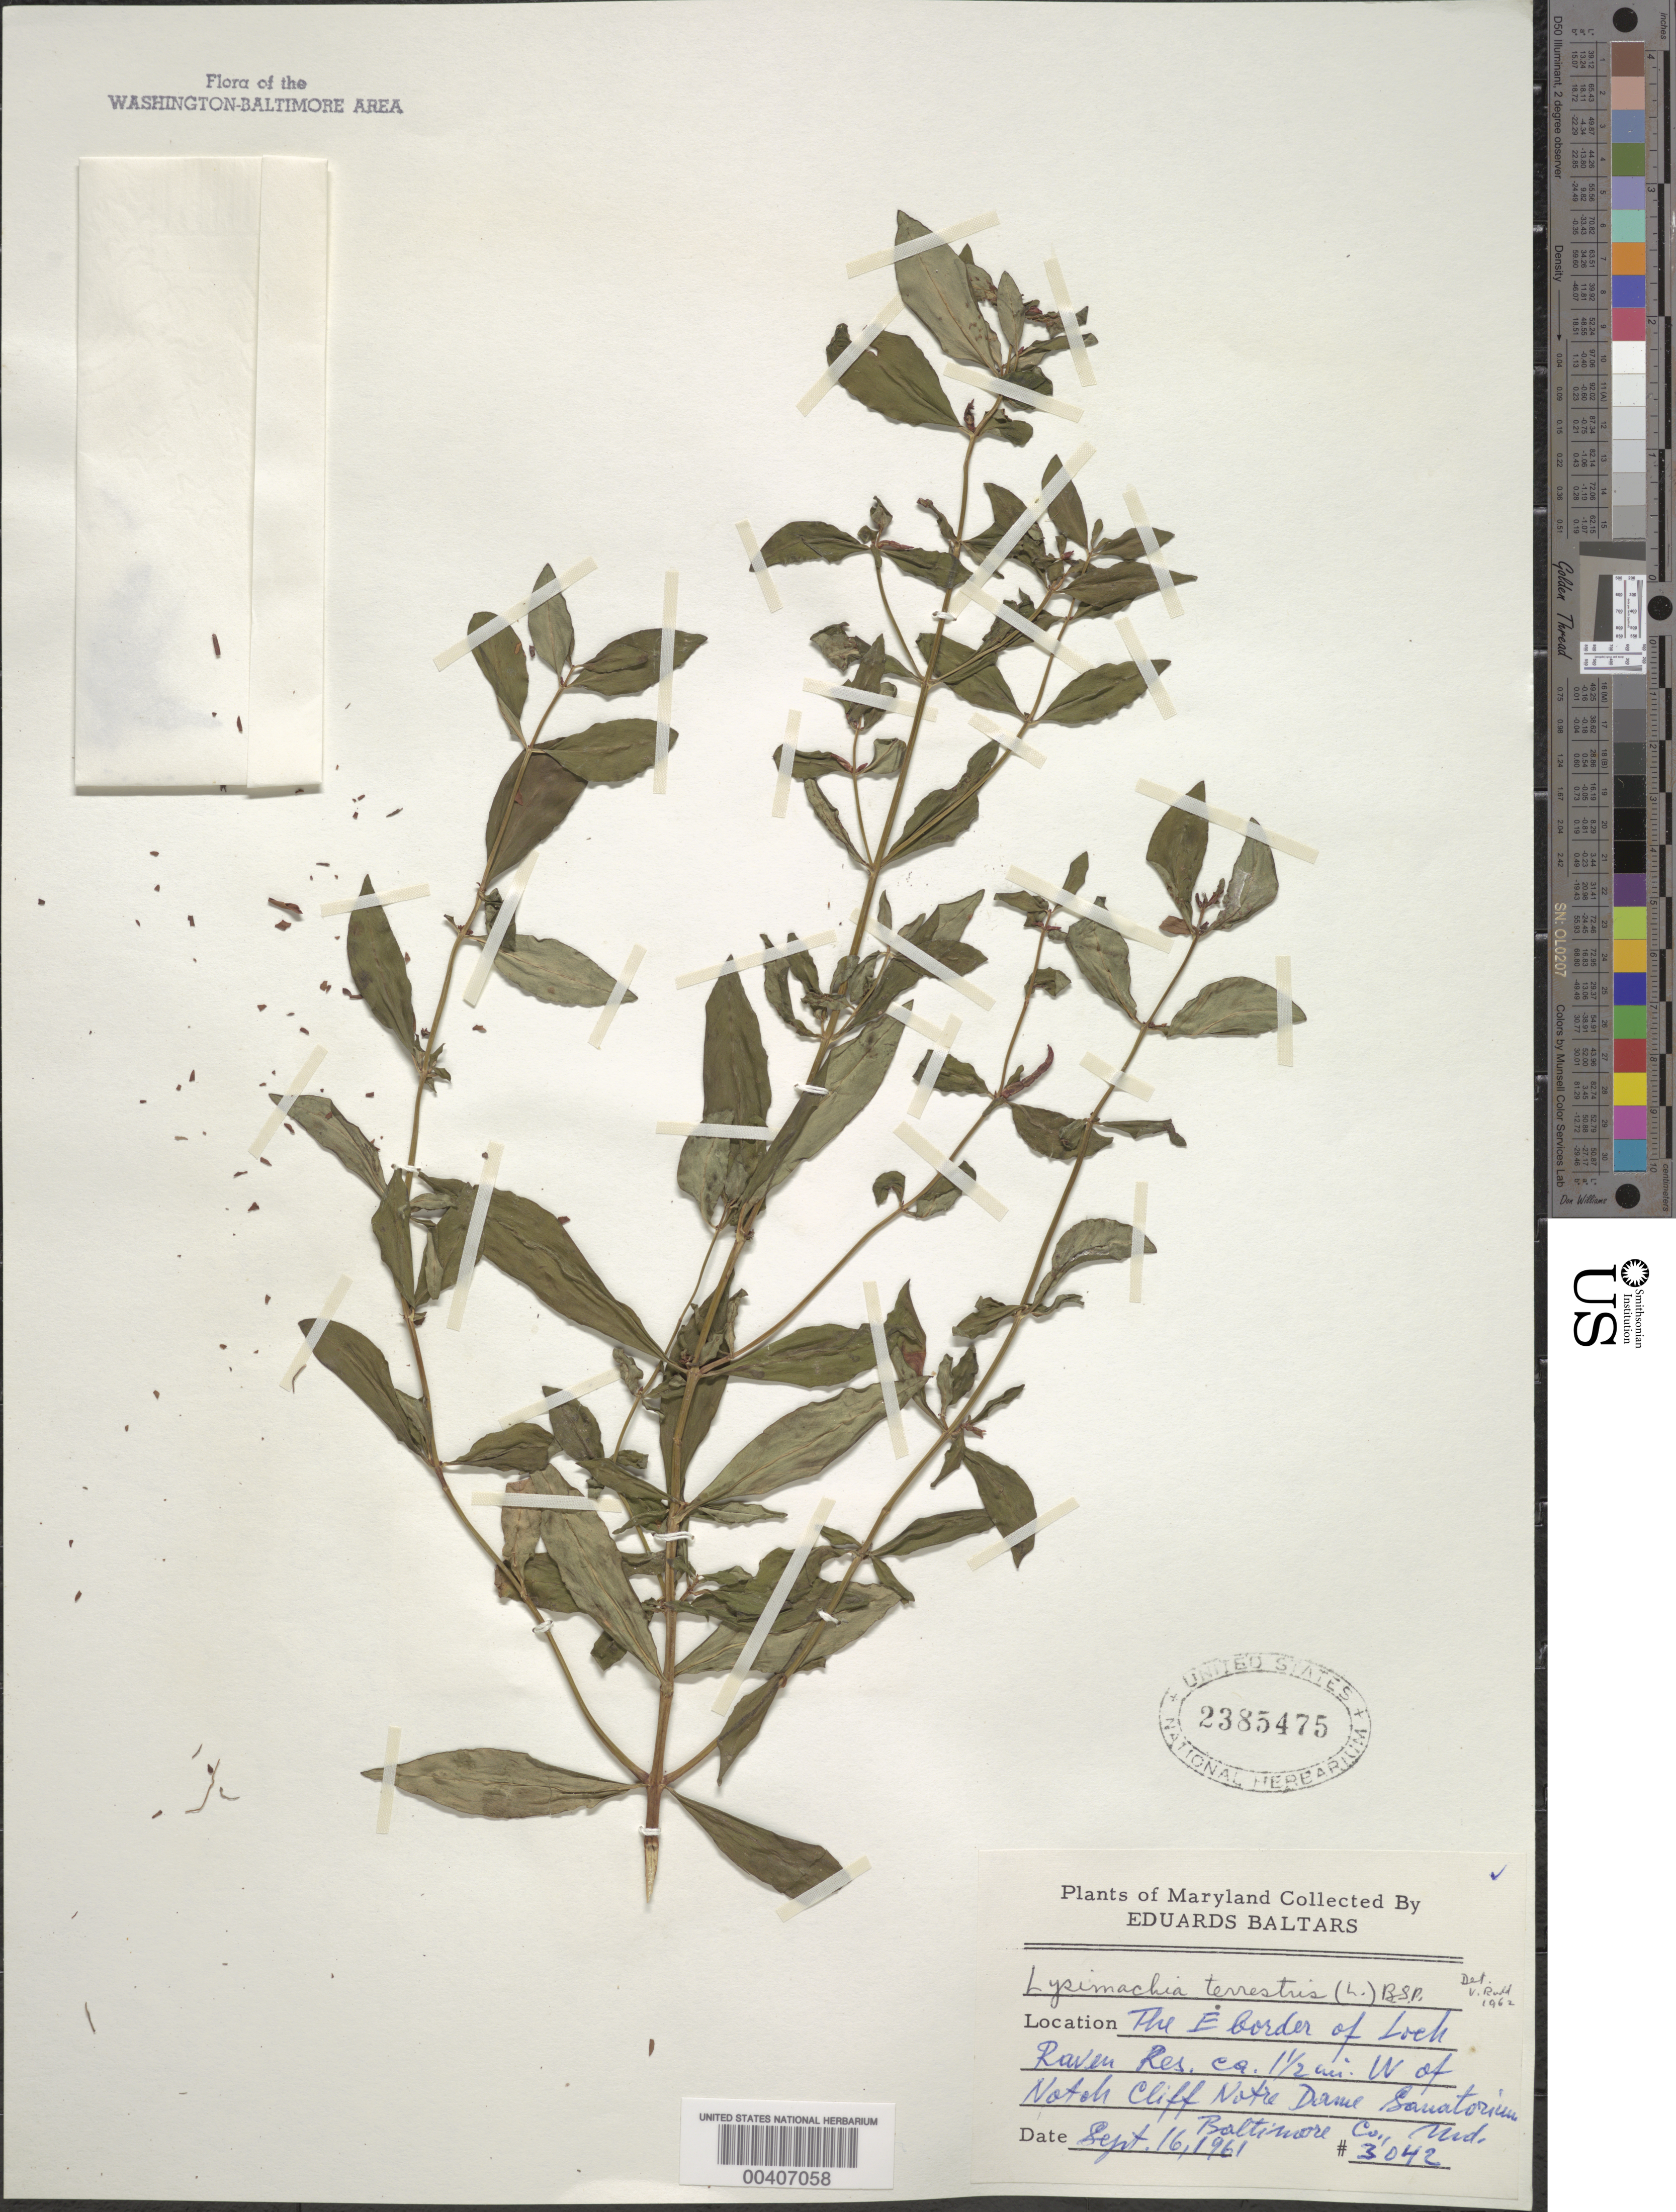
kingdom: Plantae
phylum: Tracheophyta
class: Magnoliopsida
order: Ericales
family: Primulaceae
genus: Lysimachia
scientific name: Lysimachia terrestris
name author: (L.) Britton, Stearns & Poggenb.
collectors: E. Baltars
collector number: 3042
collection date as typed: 16 Sep 1961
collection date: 1961-09-16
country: United States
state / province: Maryland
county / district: Baltimore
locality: Loch Raven Reservoir, west of Notch Cliff Notre Dame Sanatorium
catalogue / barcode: US 2385475